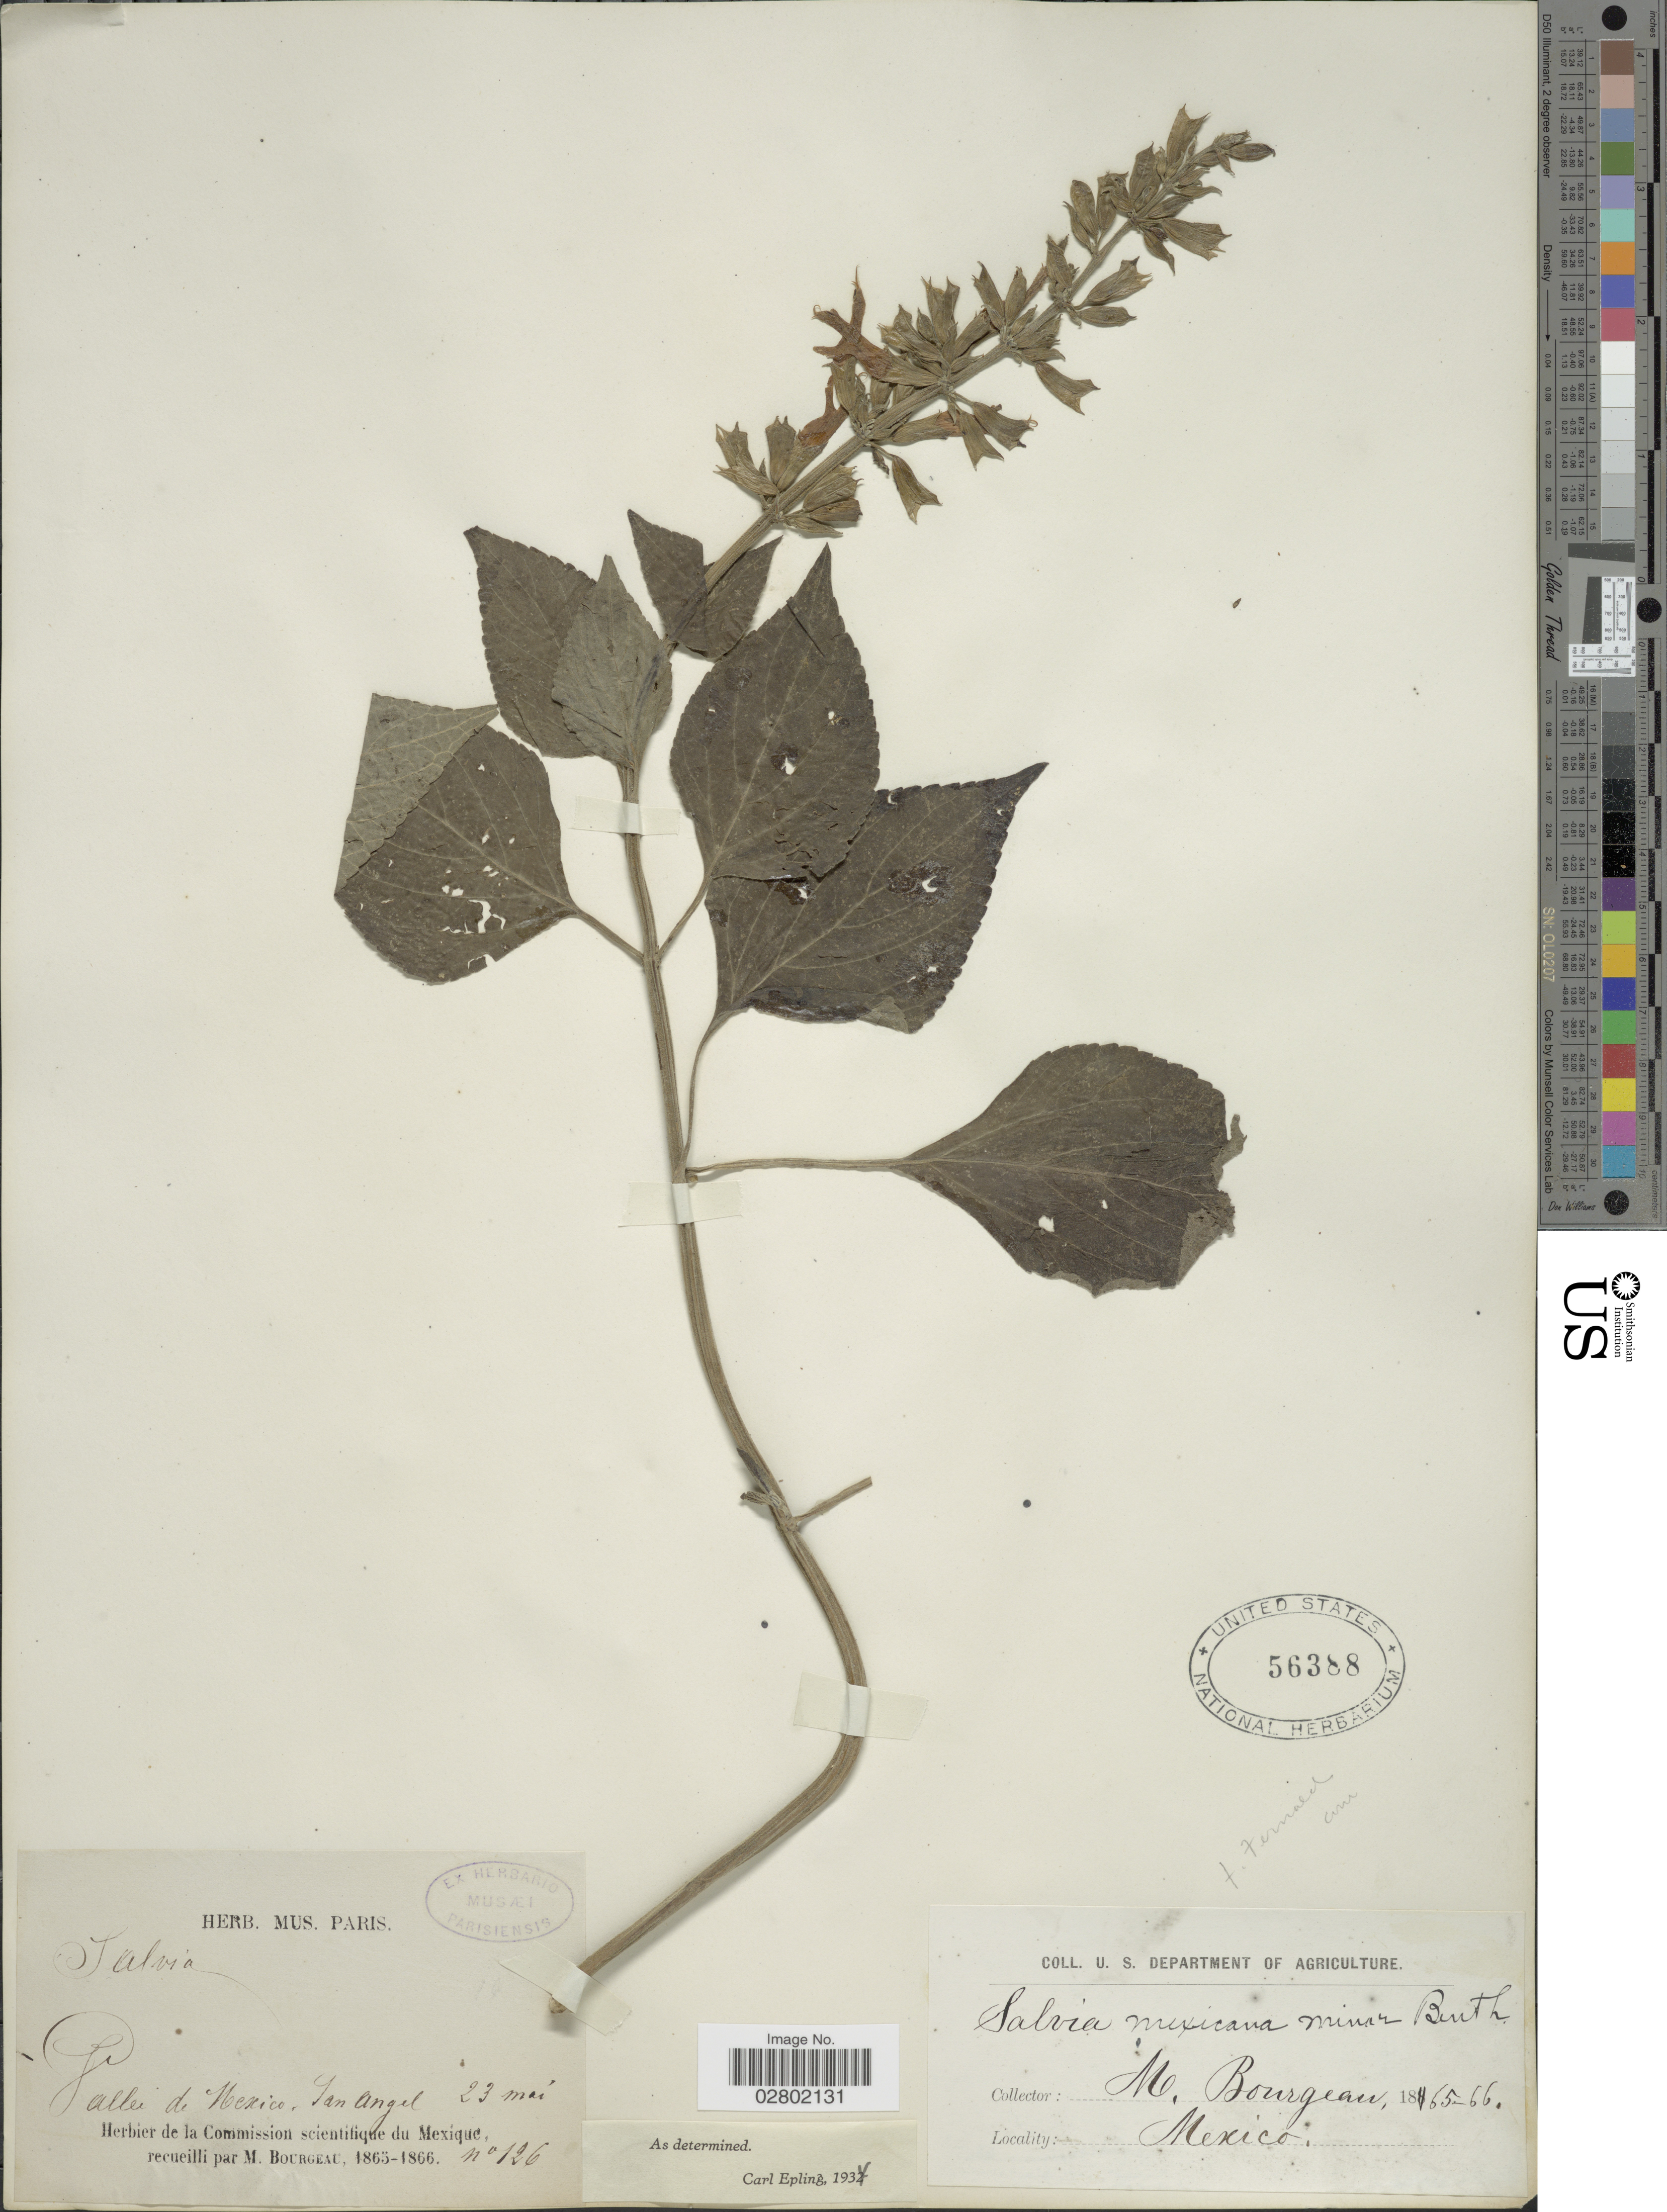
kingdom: Plantae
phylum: Tracheophyta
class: Magnoliopsida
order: Lamiales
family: Lamiaceae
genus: Salvia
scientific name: Salvia mexicana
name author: L.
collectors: M. Bourgeau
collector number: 126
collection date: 1865-05-23/1866-05-23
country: Mexico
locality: Vallée de Mexico, San Angel.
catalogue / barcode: US 56388